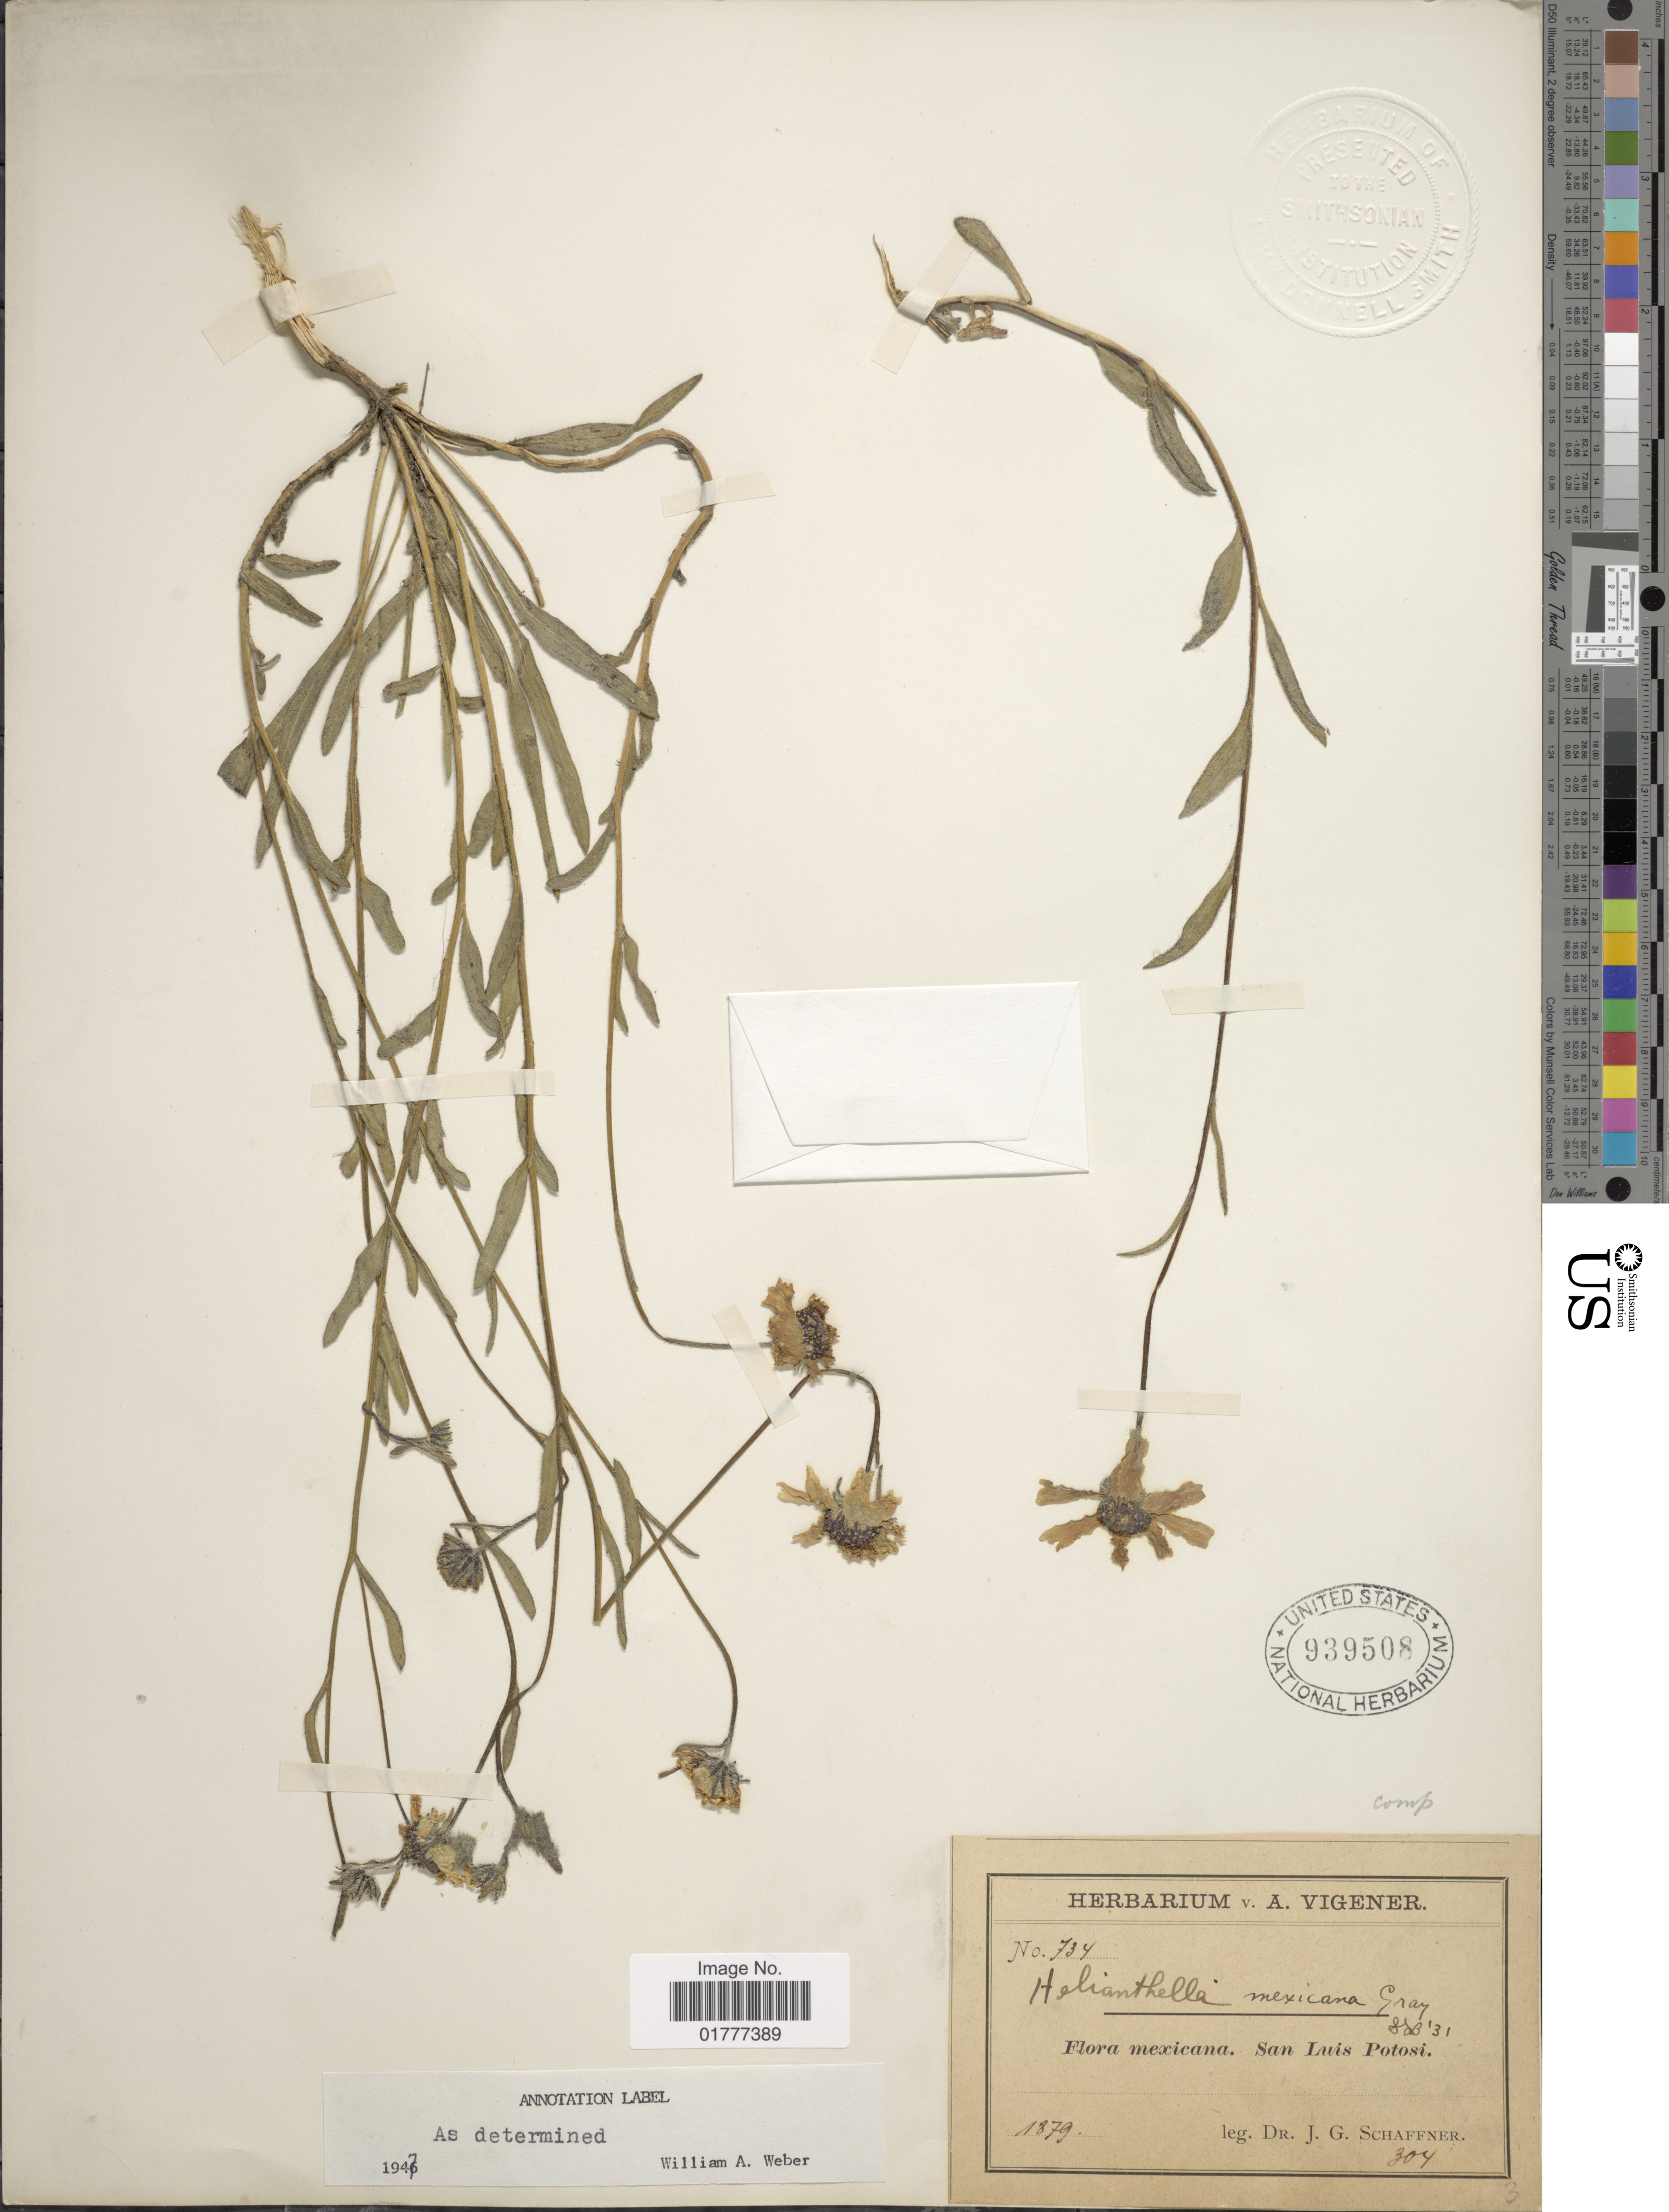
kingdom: Plantae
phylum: Tracheophyta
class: Magnoliopsida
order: Asterales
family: Asteraceae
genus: Helianthella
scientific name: Helianthella mexicana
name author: A. Gray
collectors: J. G. Schaffner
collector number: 734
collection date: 1879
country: Mexico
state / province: San Luis Potosí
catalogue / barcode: US 939508